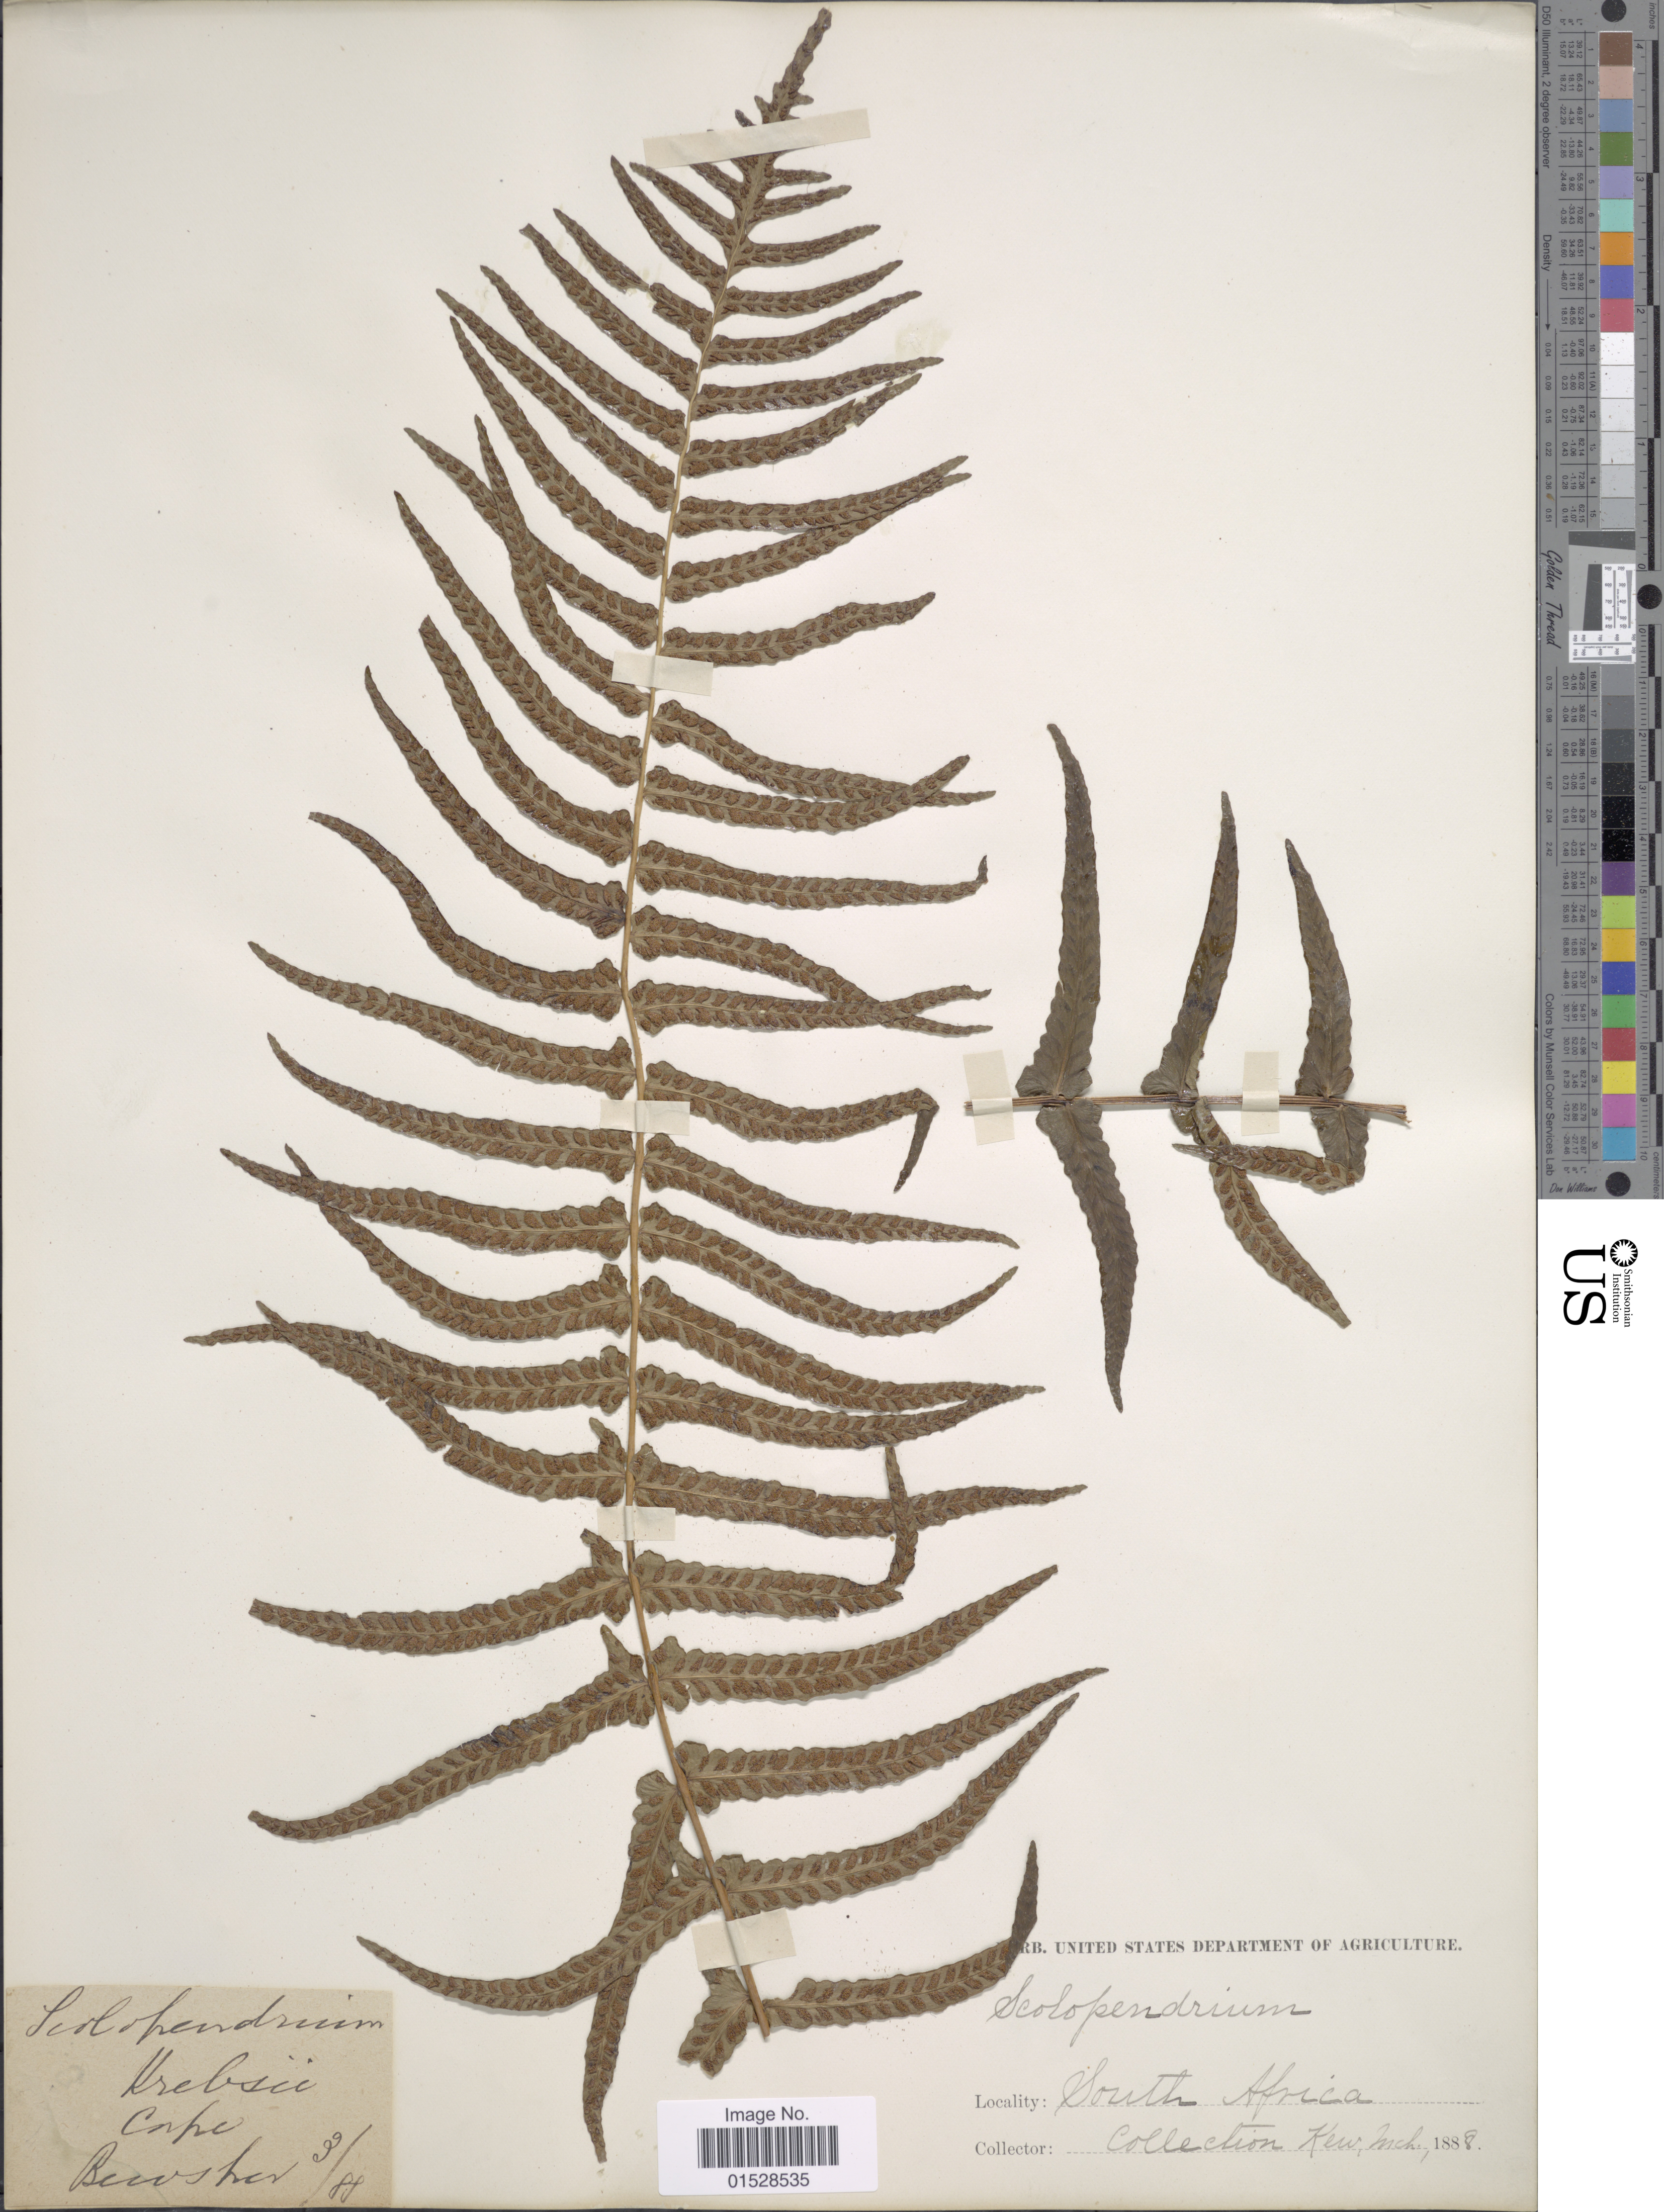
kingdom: Plantae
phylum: Tracheophyta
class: Polypodiopsida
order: Polypodiales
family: Blechnaceae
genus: Blechnum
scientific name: Blechnum punctulatum var. krebsii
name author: R. Sim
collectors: C. Bewsher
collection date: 1888-03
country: South Africa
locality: Cape Bewsher